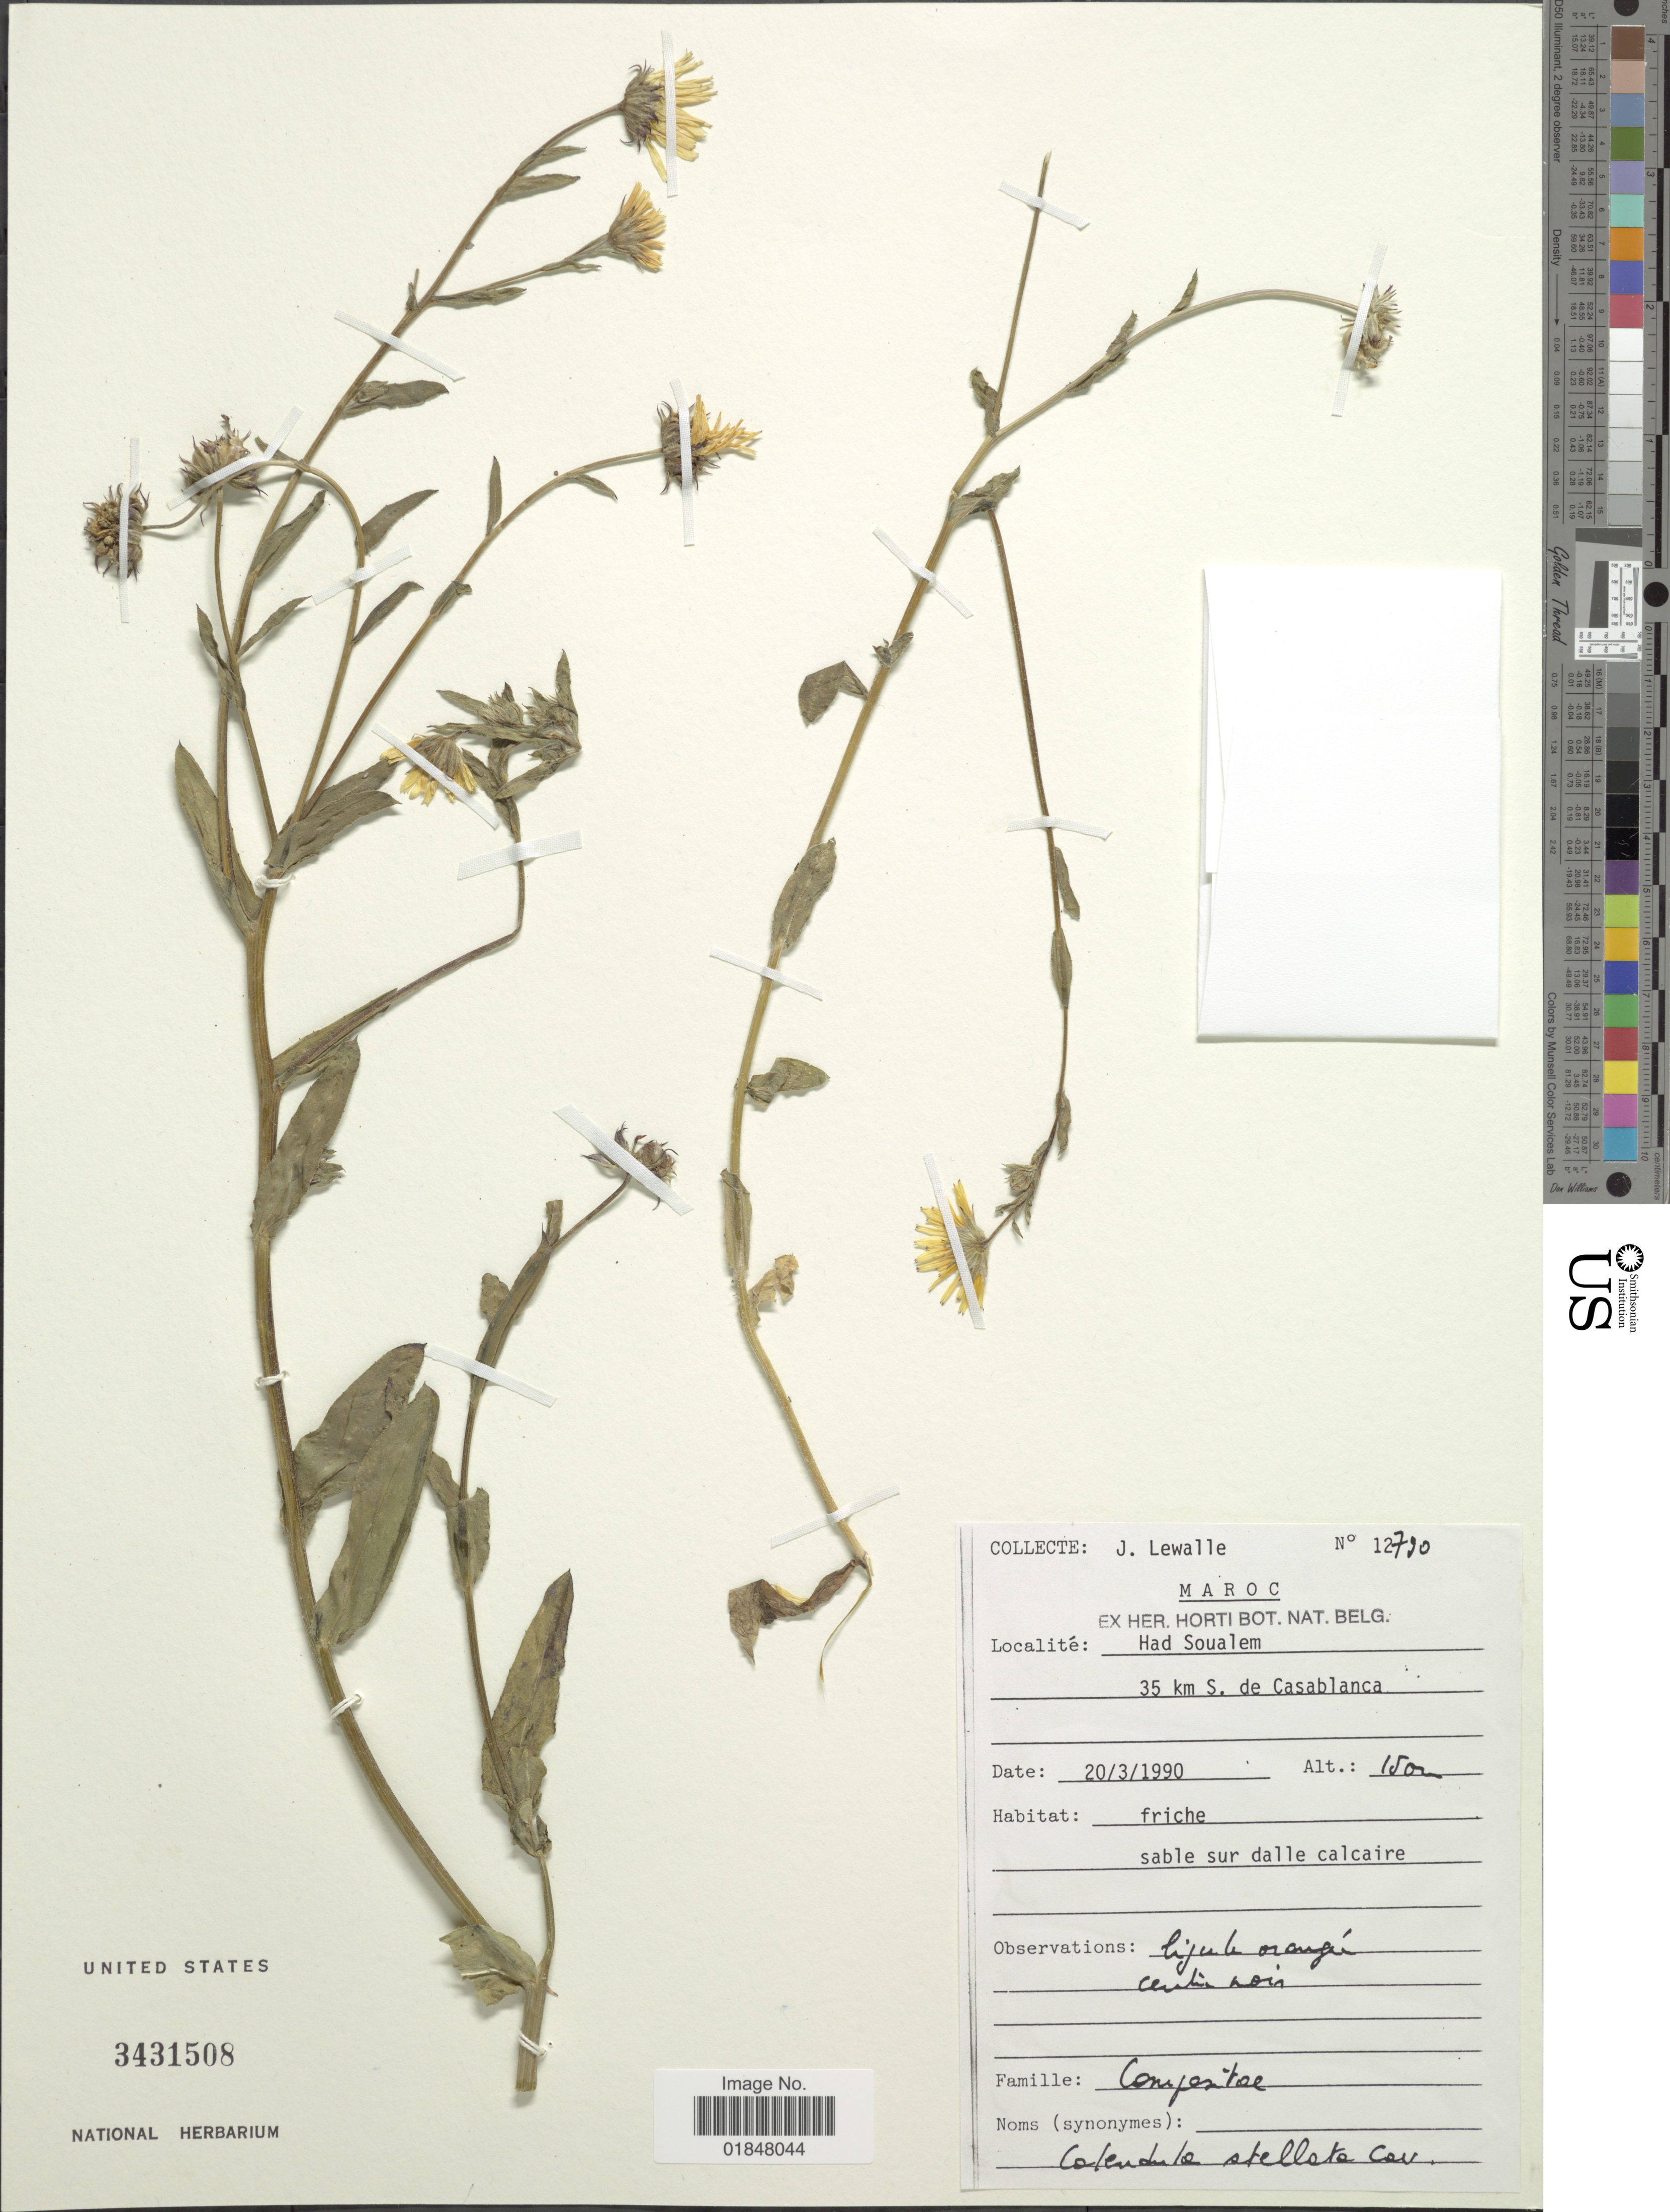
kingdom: Plantae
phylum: Tracheophyta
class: Magnoliopsida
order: Asterales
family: Asteraceae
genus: Calendula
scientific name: Calendula stellata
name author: Cav.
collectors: J. Lewalle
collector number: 12790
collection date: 1990-03-20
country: Morocco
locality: Had Soualem, 35 km S. de Casablanca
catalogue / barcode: US 3431508